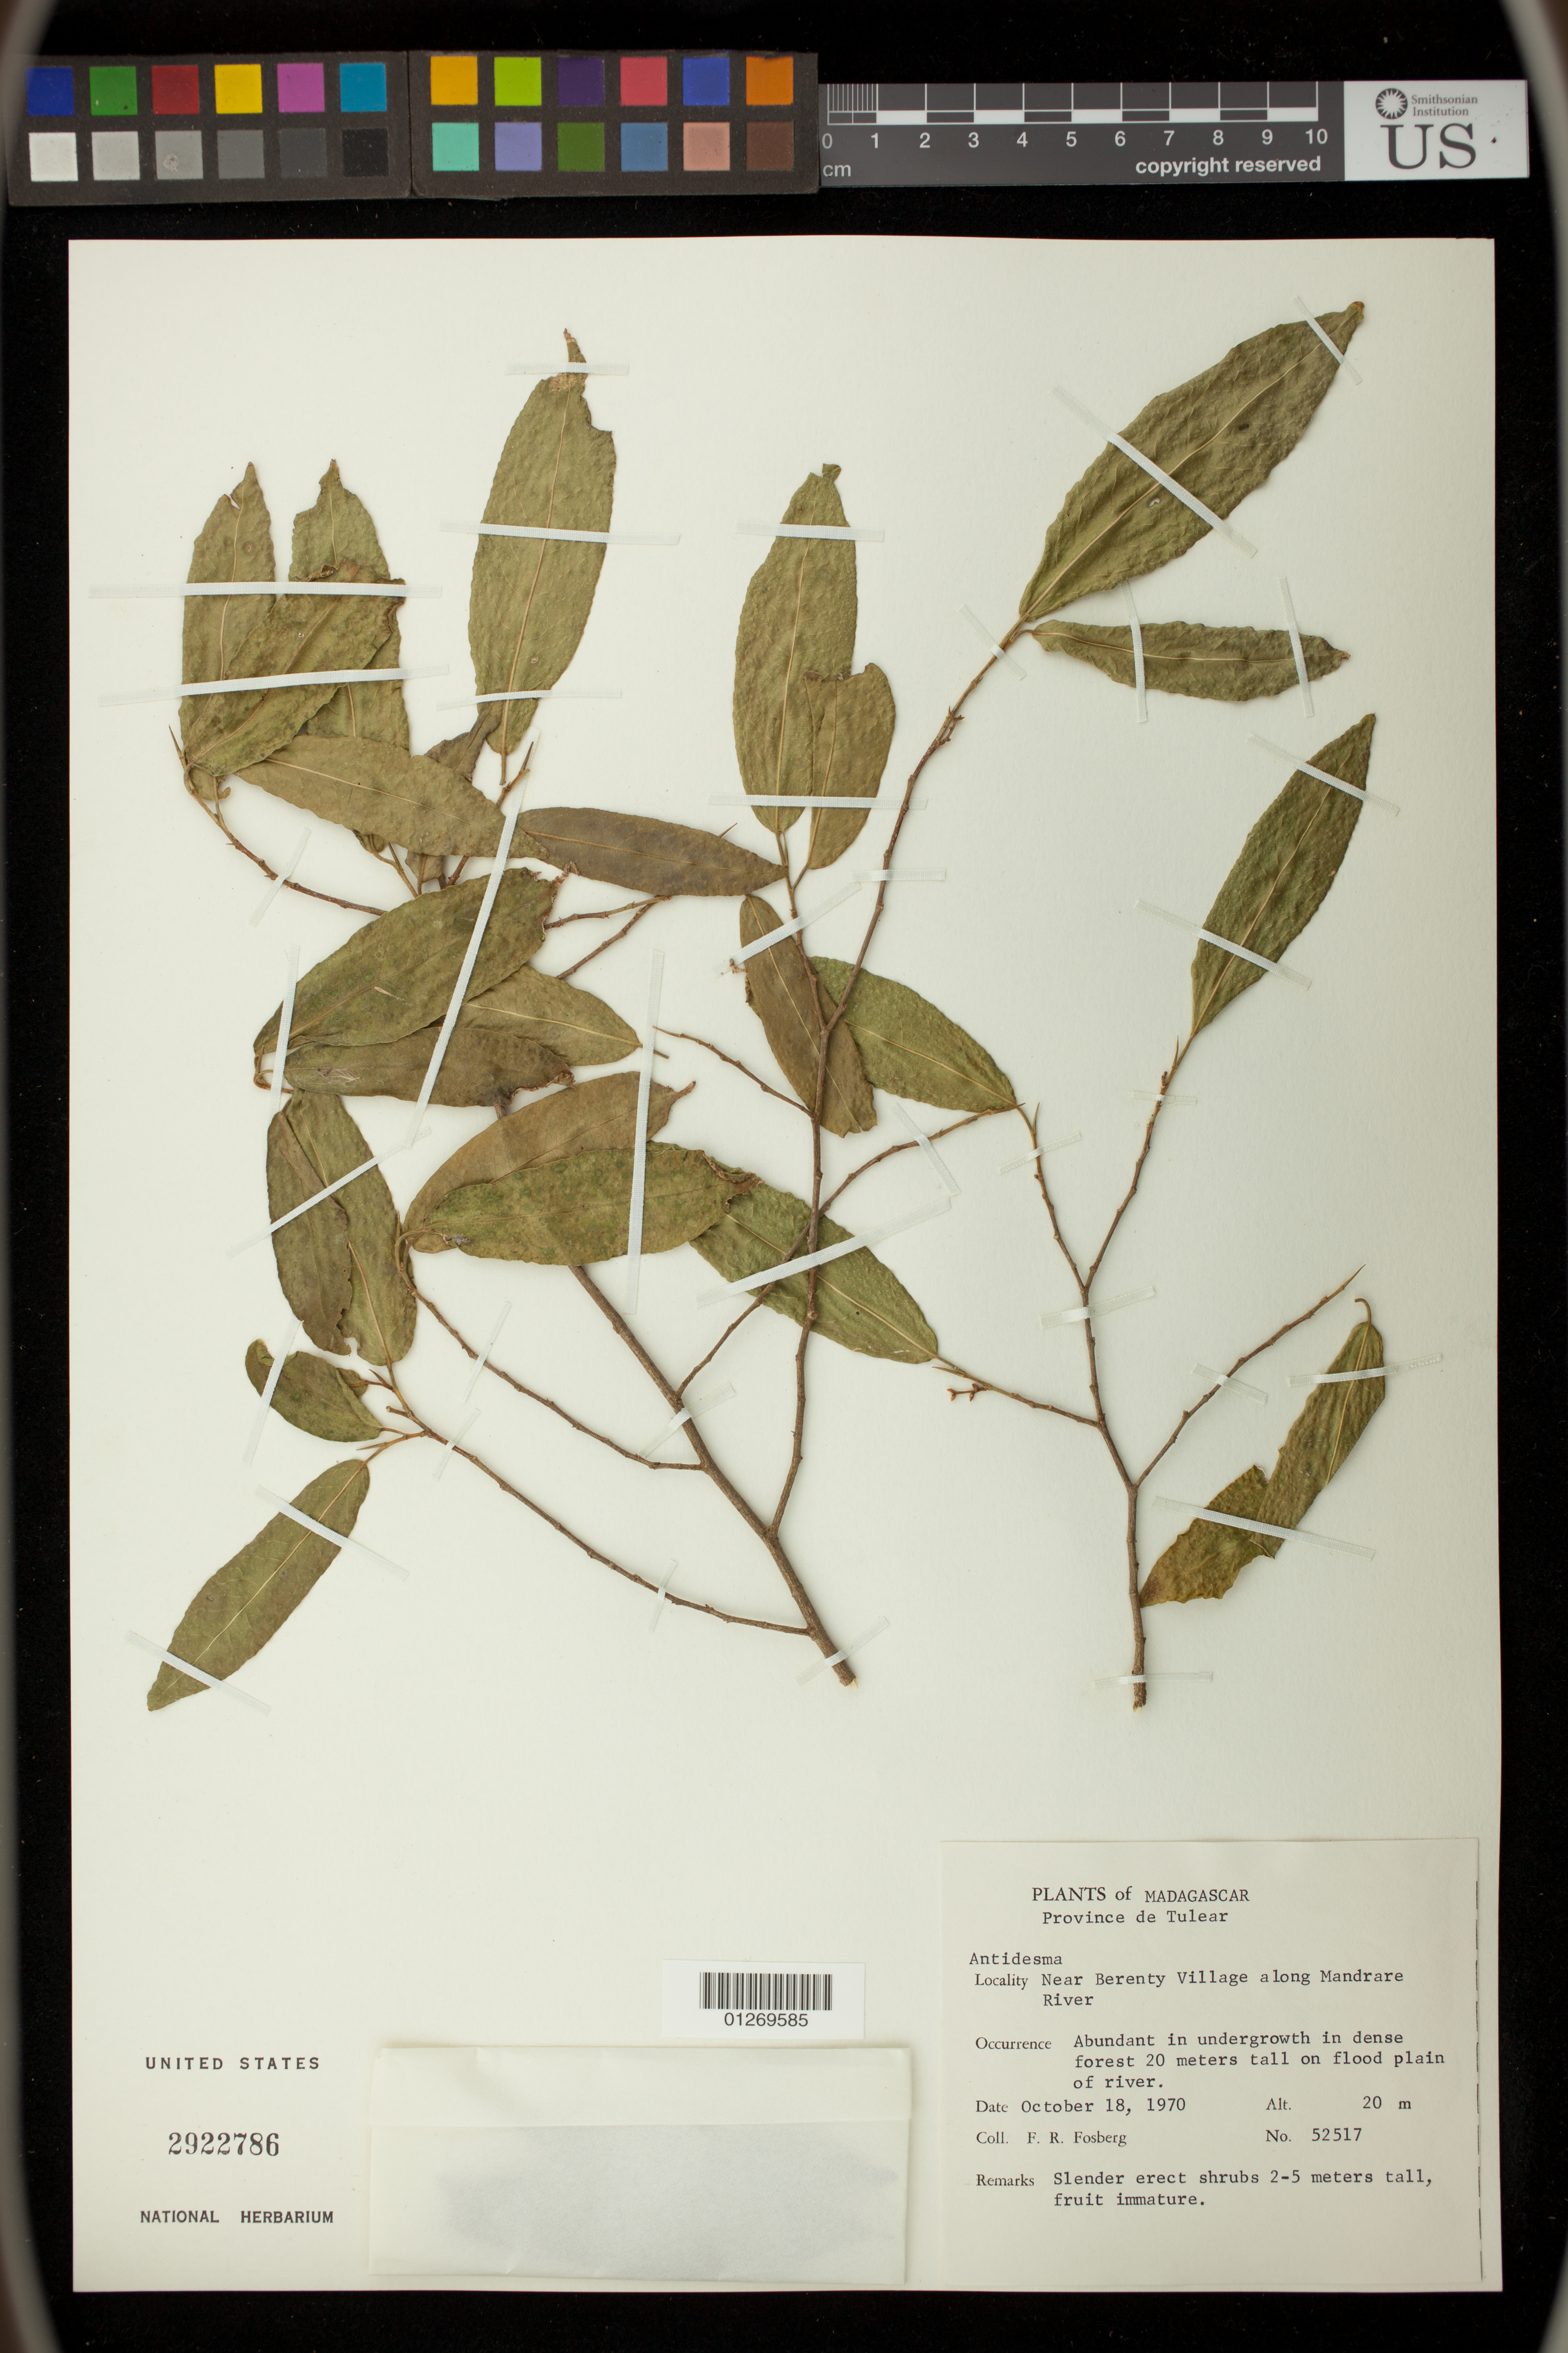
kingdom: Plantae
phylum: Tracheophyta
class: Magnoliopsida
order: Malpighiales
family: Phyllanthaceae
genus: Antidesma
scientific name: Antidesma sp.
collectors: F. R. Fosberg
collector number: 52517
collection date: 1970-10-18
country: Madagascar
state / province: Atsimo-Andrefana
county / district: Ankazoabo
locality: Near Berenty Village along Mandrare River.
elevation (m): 20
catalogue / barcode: US 2922786